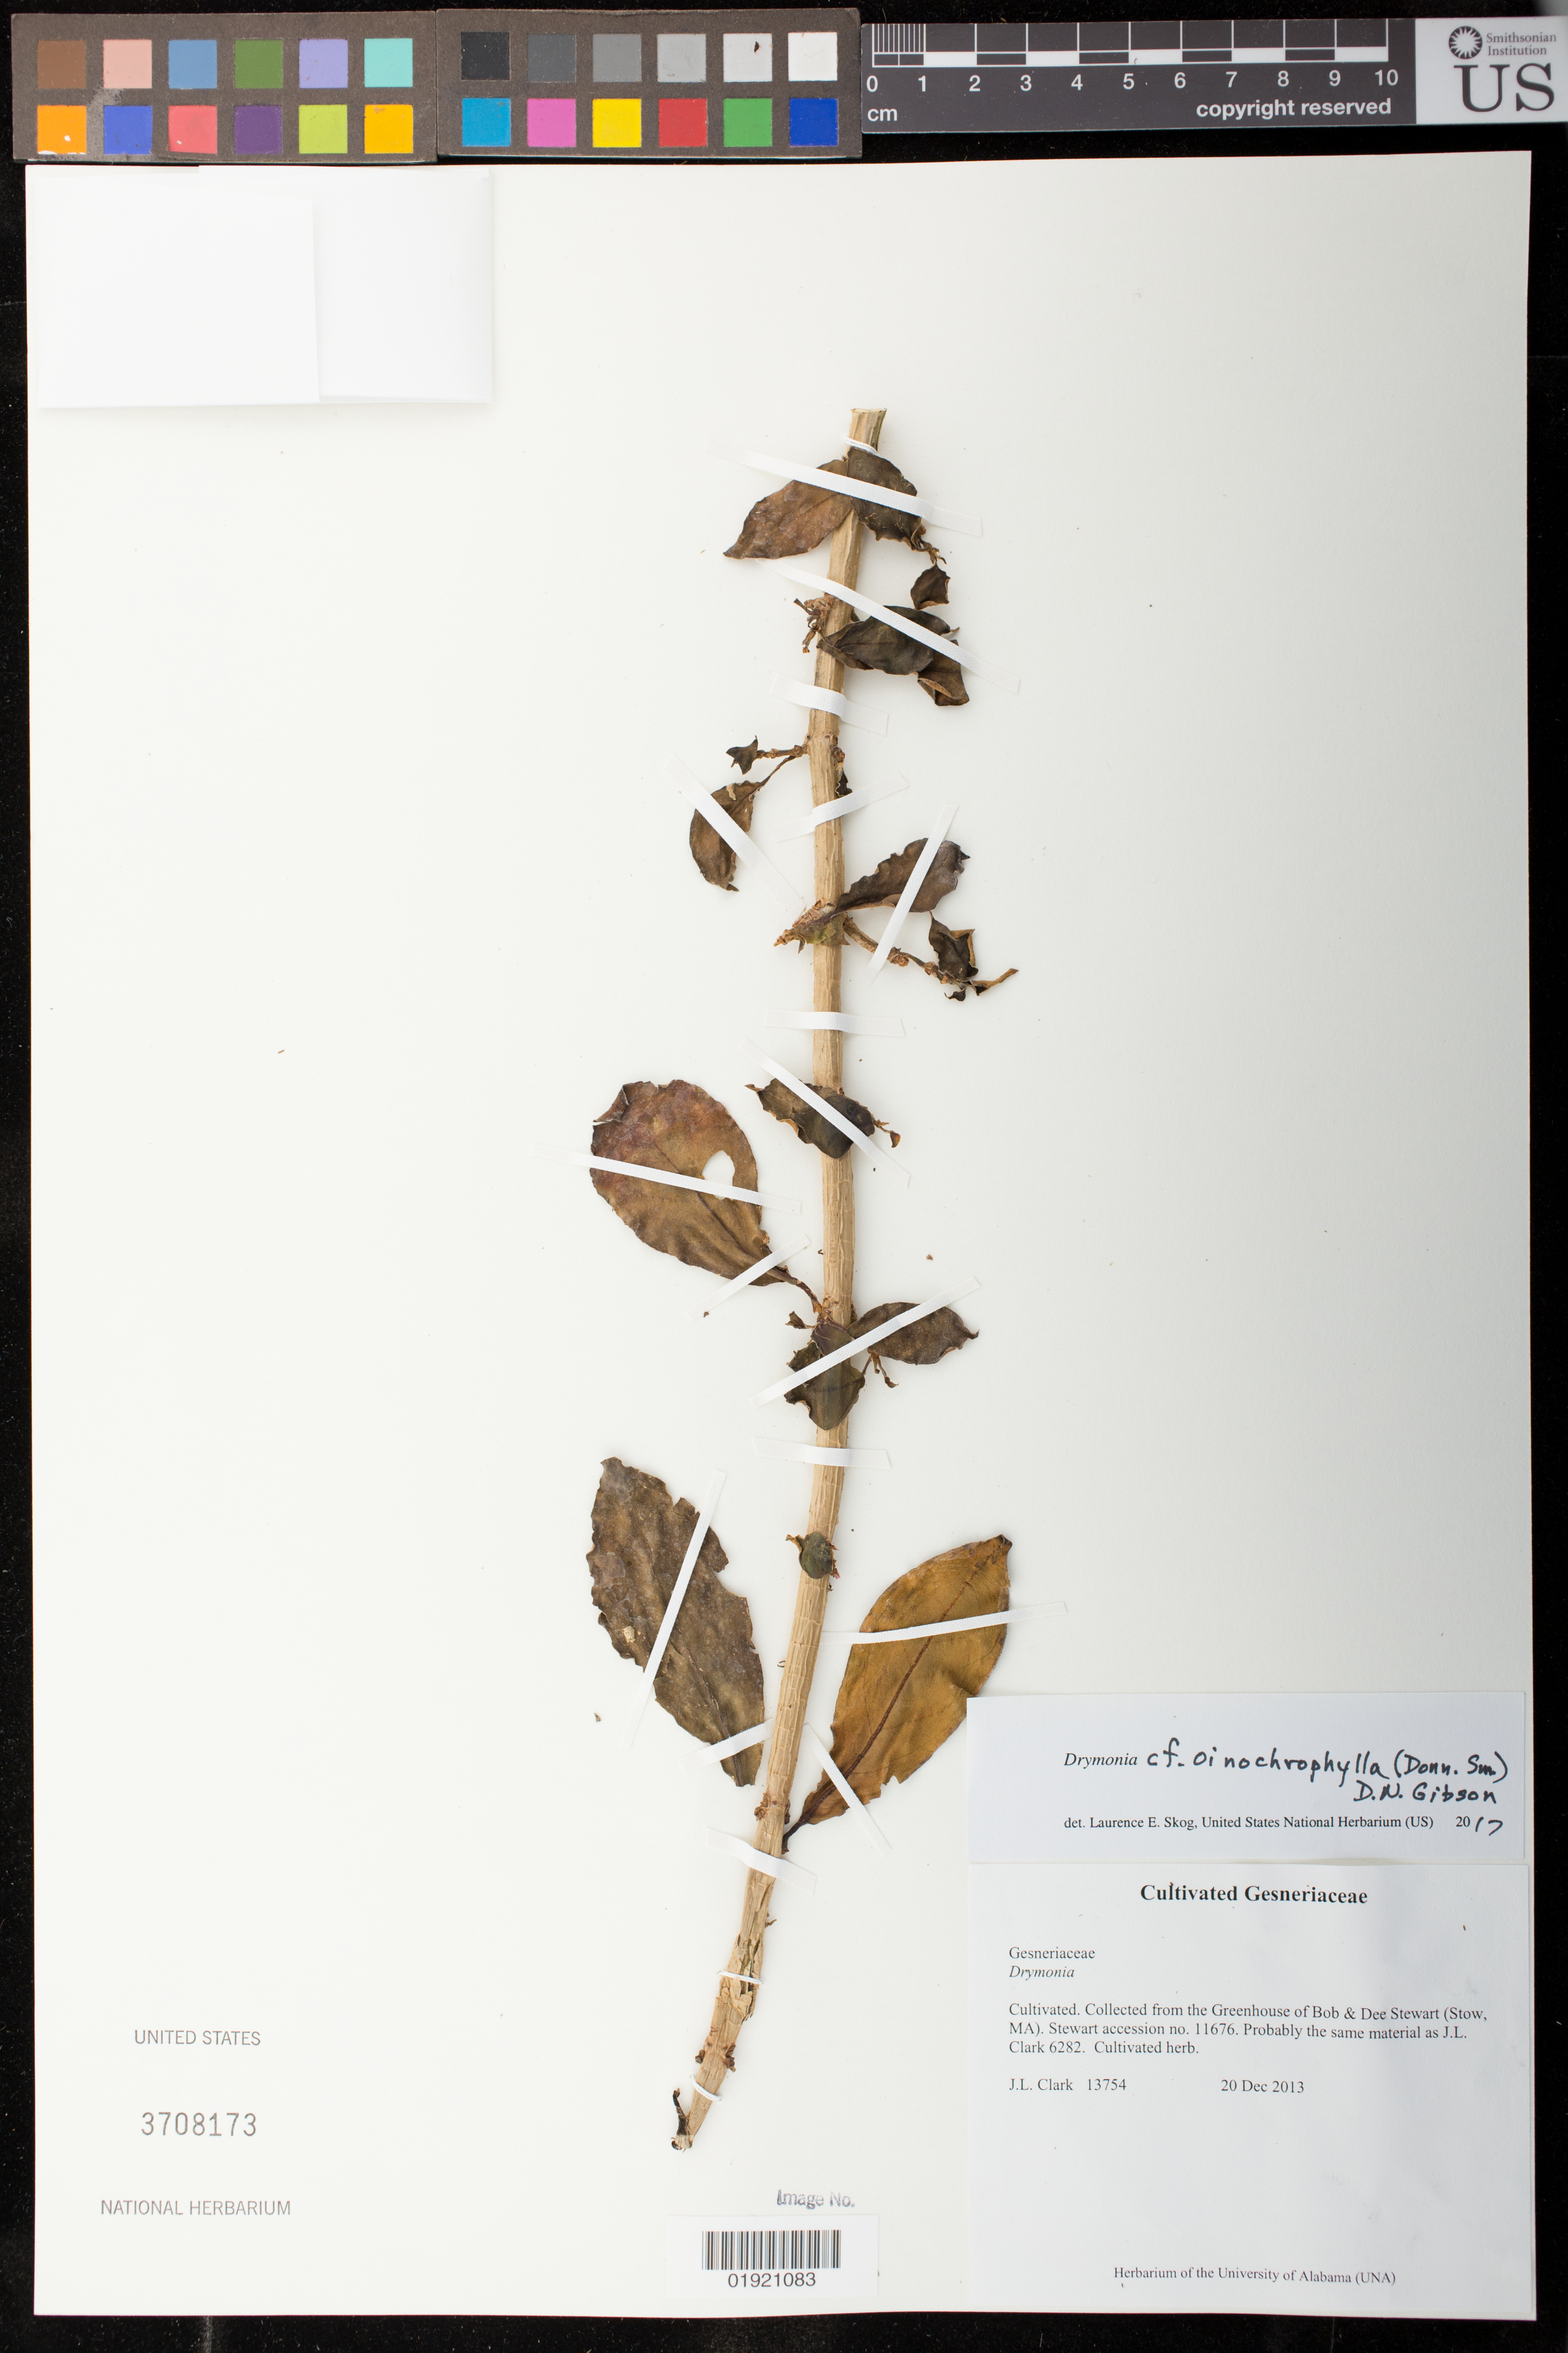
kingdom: Plantae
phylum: Tracheophyta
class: Magnoliopsida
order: Lamiales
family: Gesneriaceae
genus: Drymonia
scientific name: Drymonia oinochrophylla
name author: (Donn. Sm.) D.N. Gibson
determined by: Skog, Laurence E.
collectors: J. L. Clark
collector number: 13754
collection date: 2013-12-20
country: United States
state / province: Massachusetts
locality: Collected from the Greenhouse of by Bob and Dee Stewart (Stow, MA). Stewart accession no. 11676.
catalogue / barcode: US 3708173